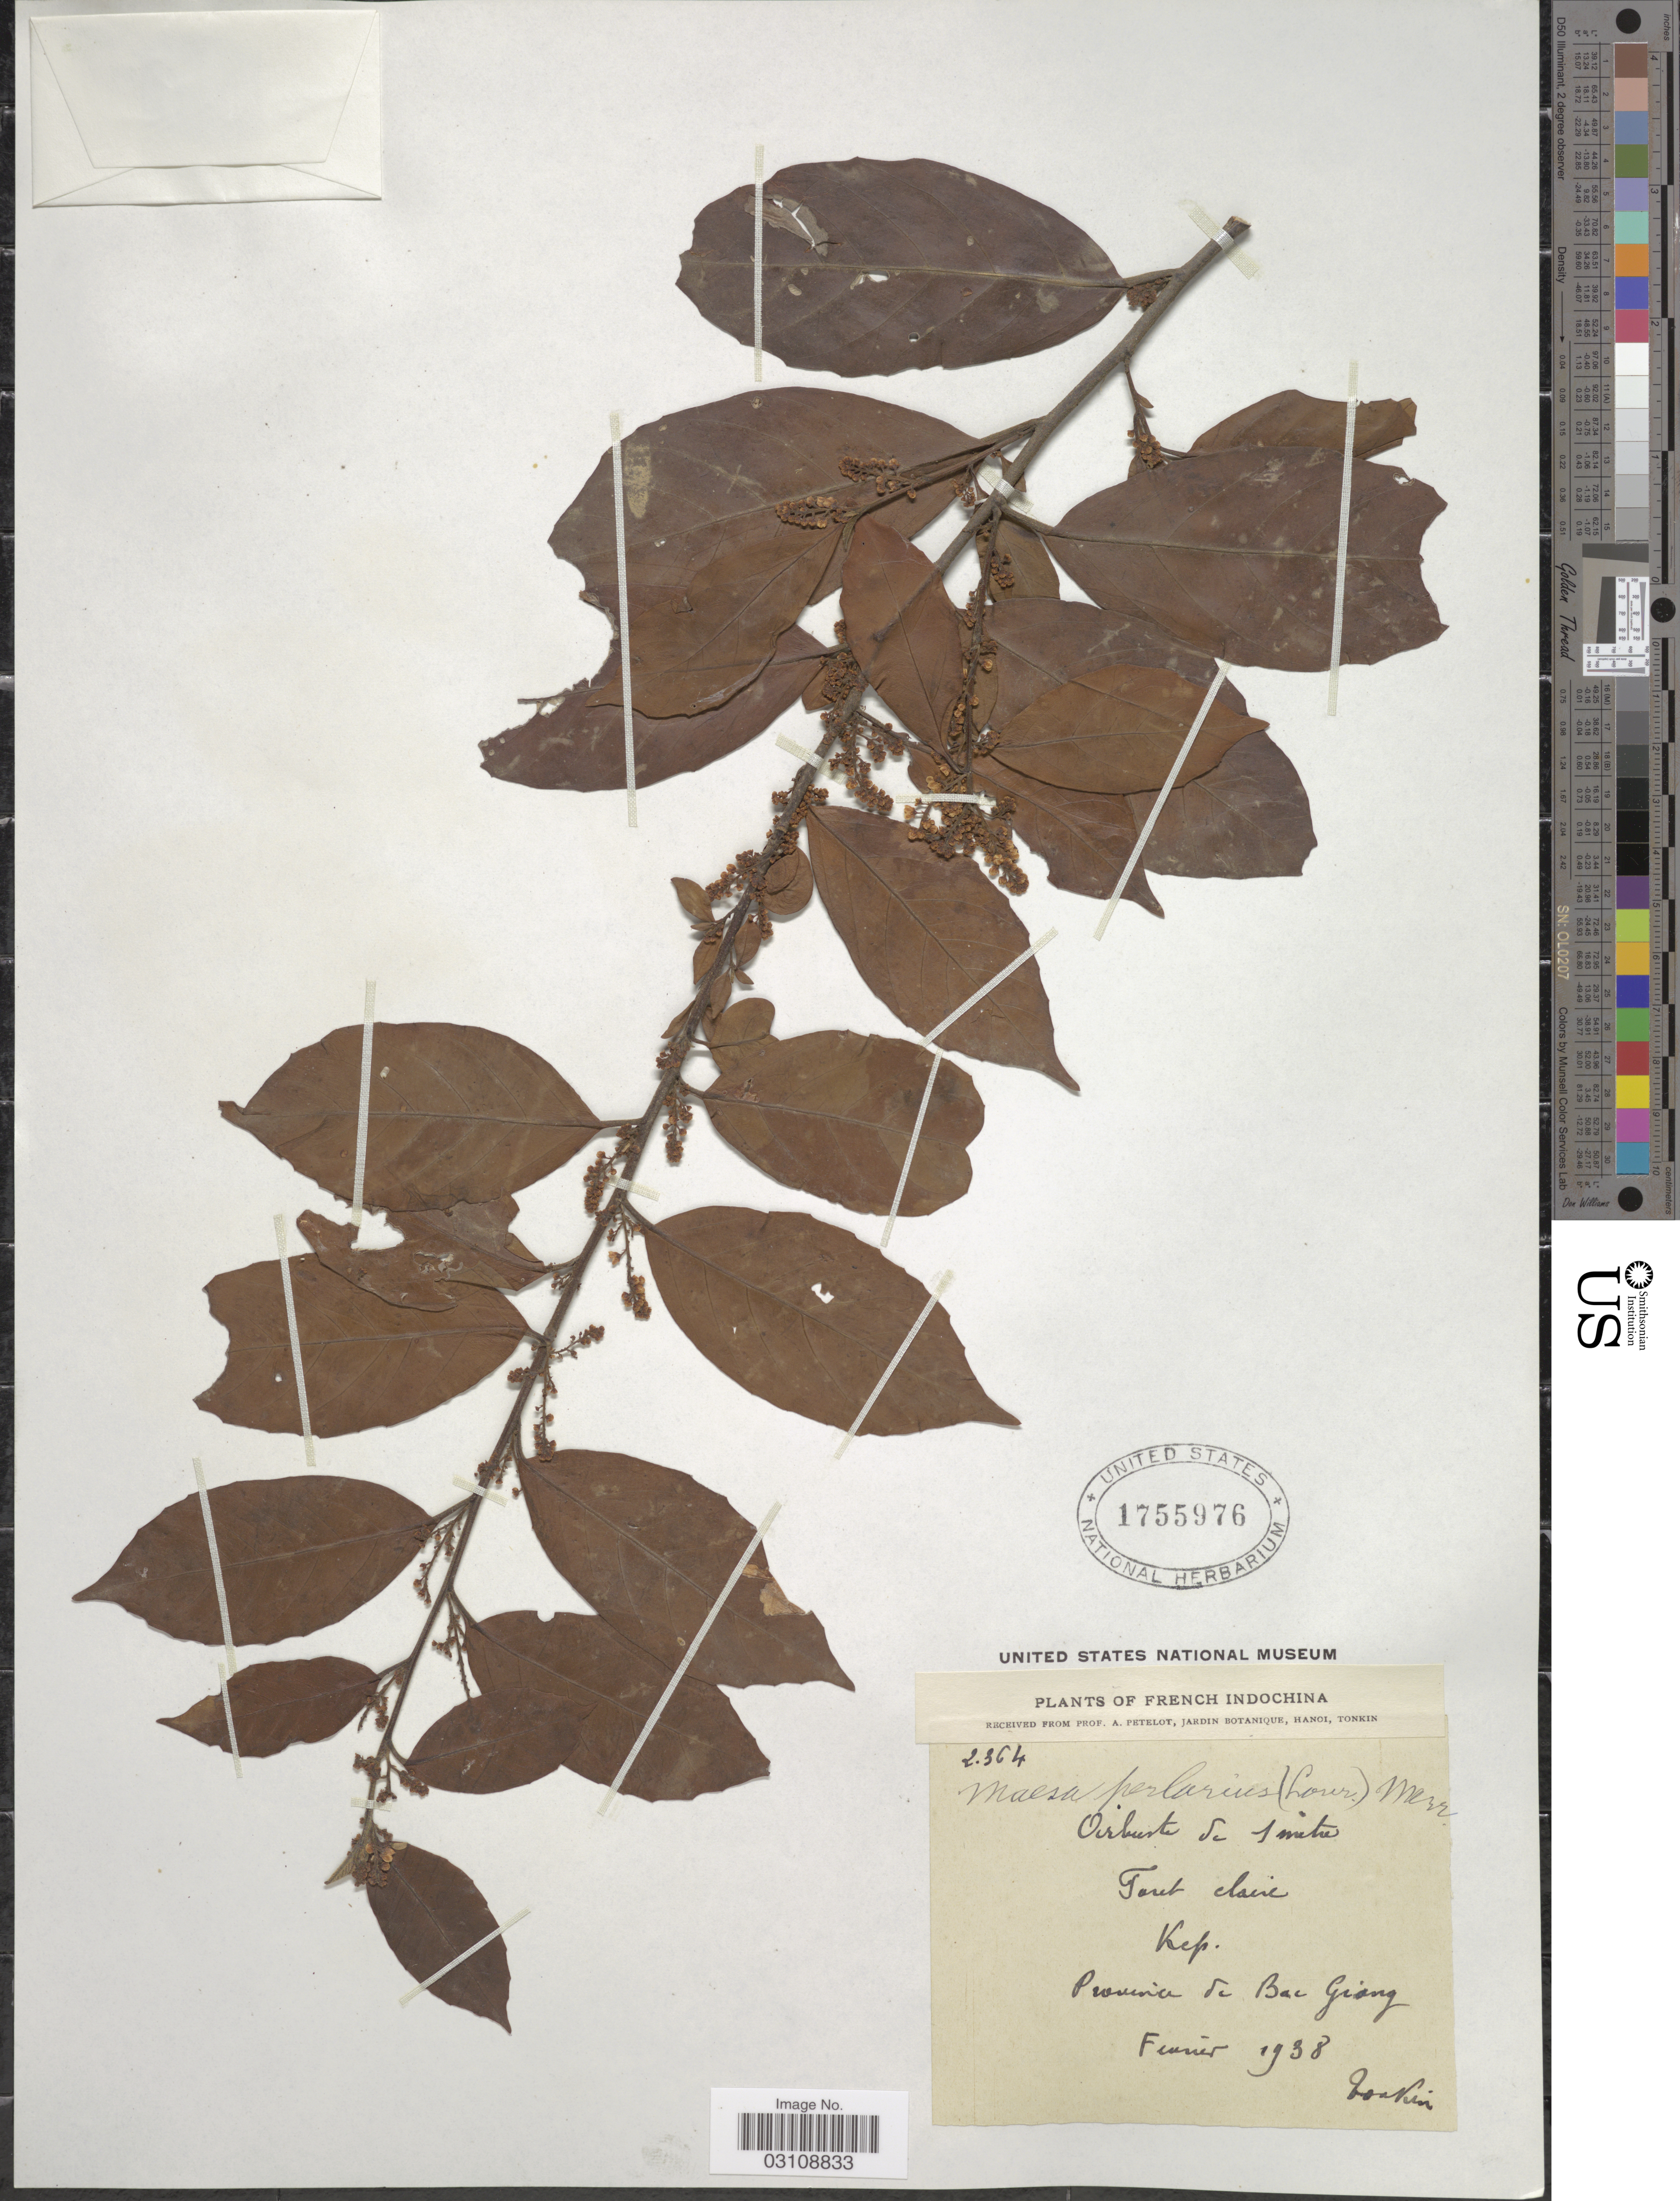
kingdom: Plantae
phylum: Tracheophyta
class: Magnoliopsida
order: Ericales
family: Primulaceae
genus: Maesa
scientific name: Maesa perlaria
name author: (Lour.) Merr.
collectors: A. Petelot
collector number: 2364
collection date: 1938-02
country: Vietnam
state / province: Bac Giang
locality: French Indochina. Foret claire. Kep. Provincie de Bac Giang., Tonkin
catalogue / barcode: US 1755976